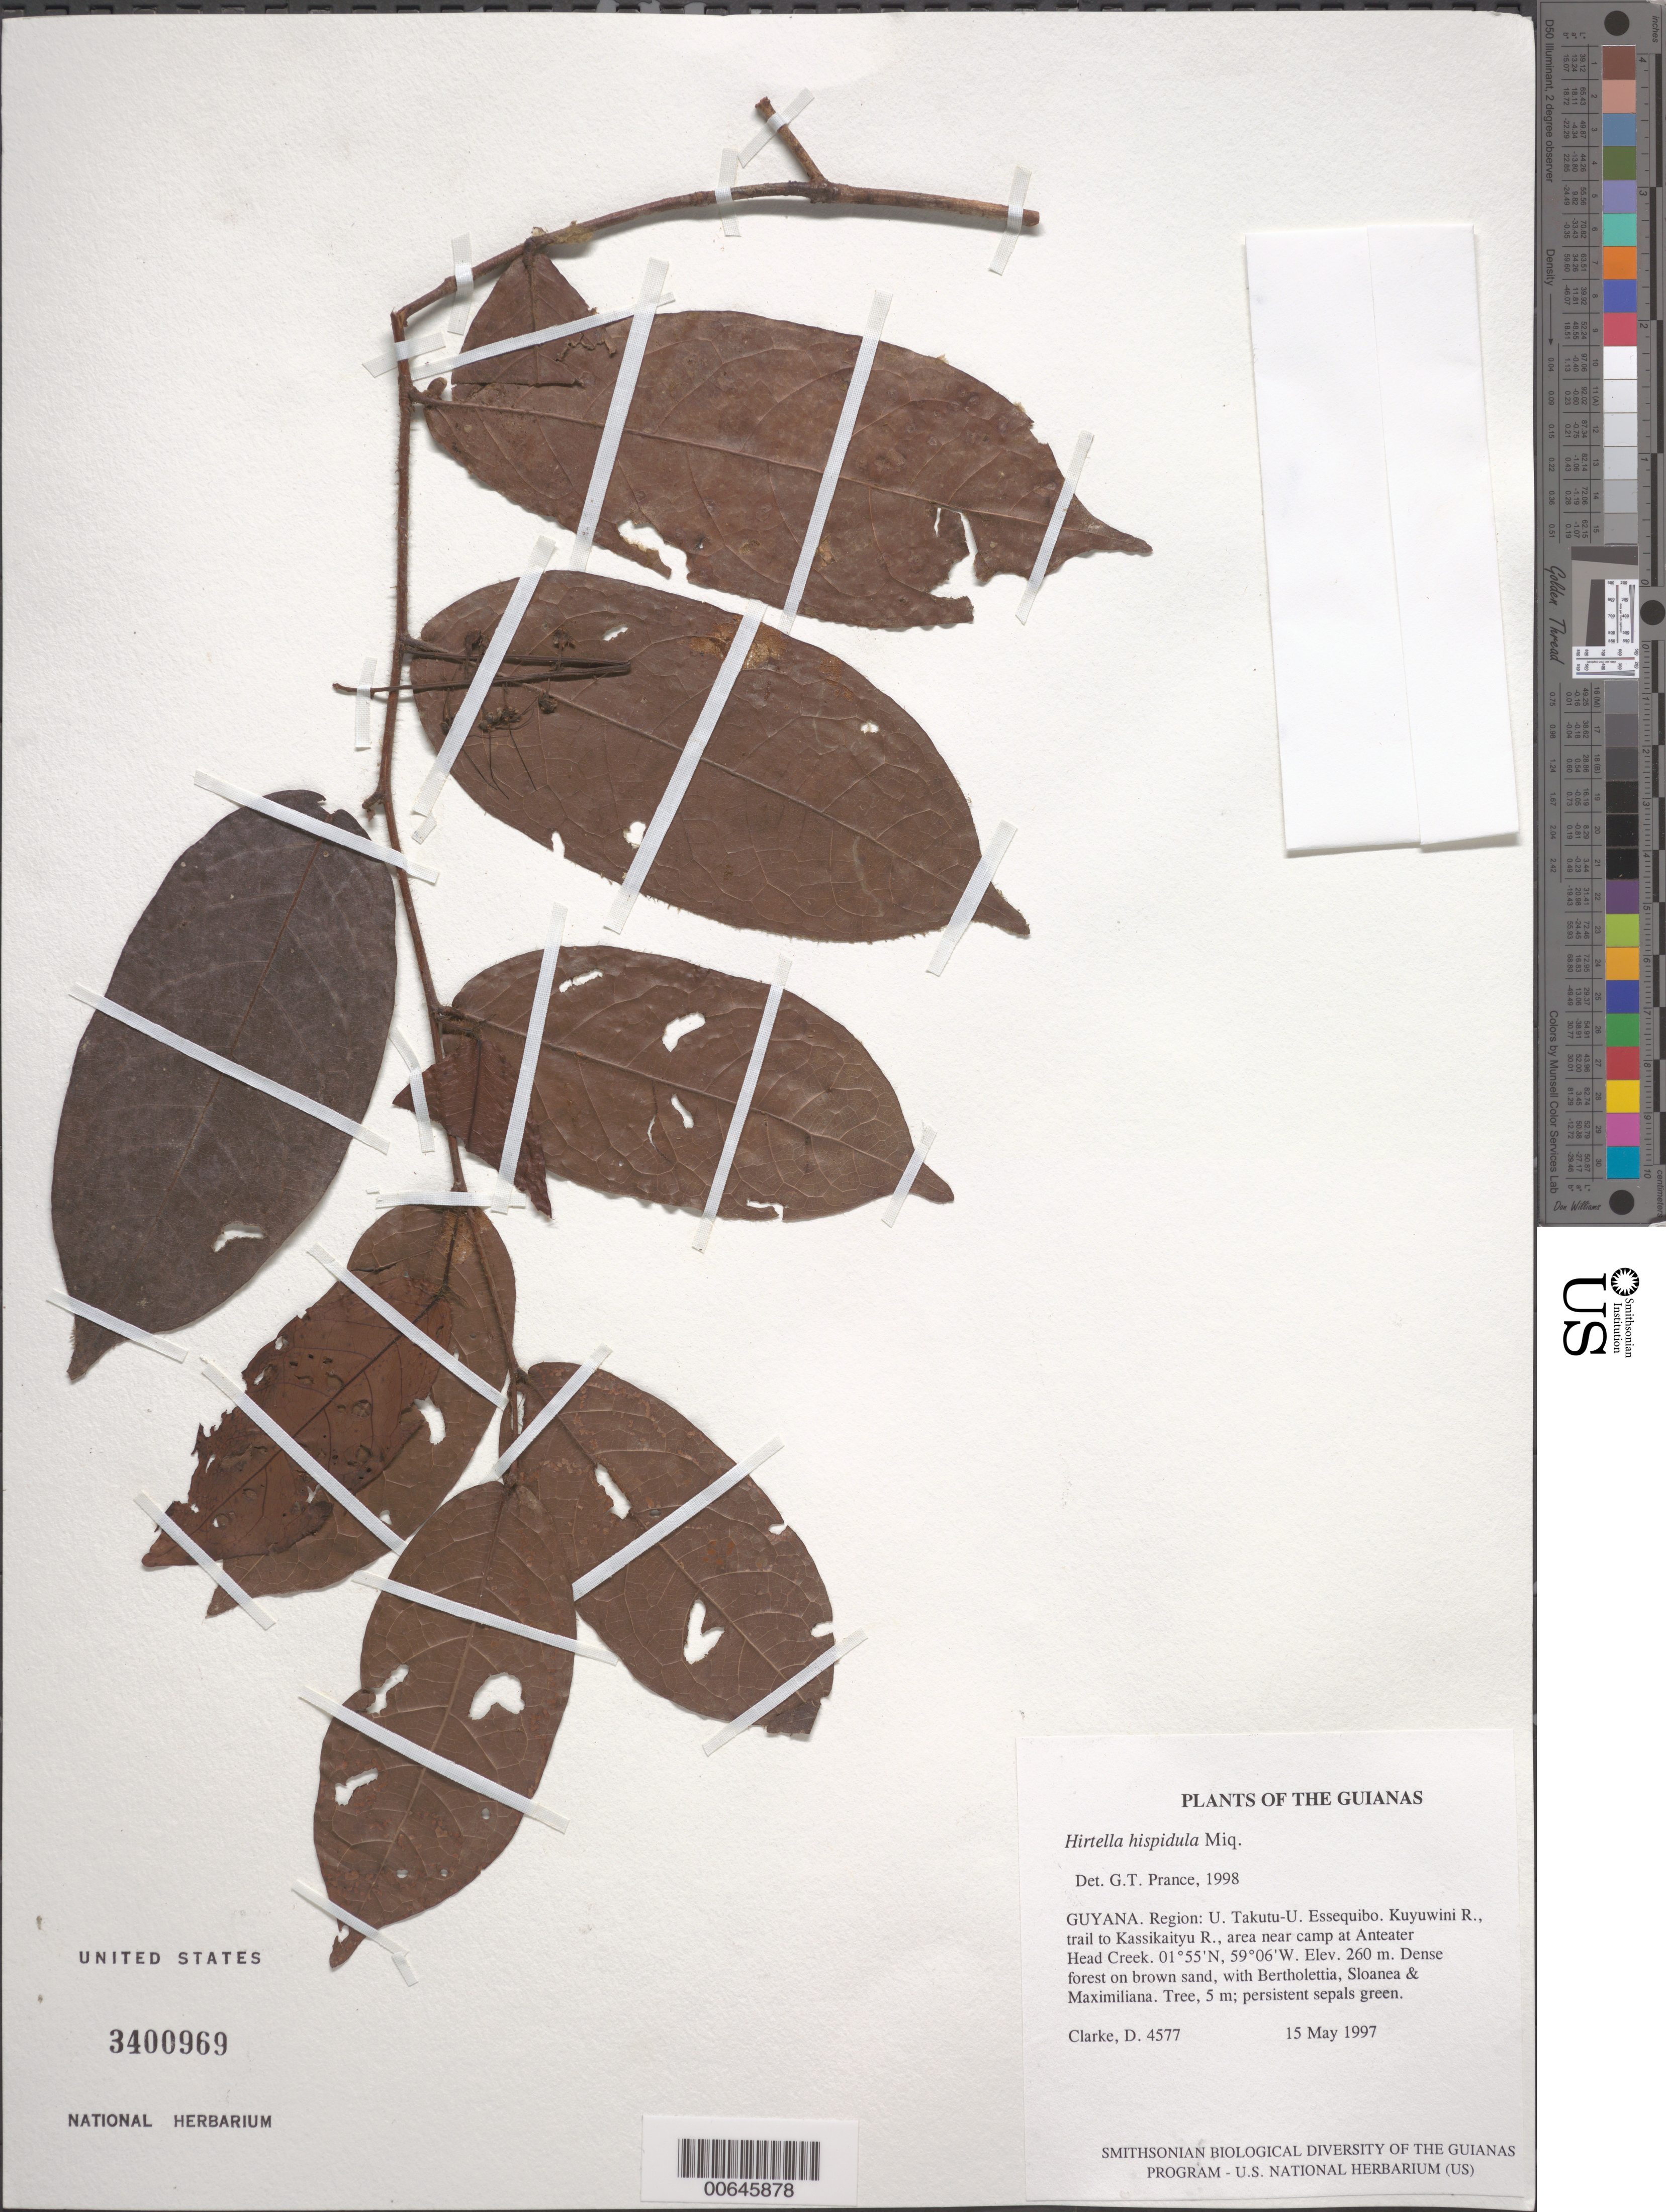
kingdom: Plantae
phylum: Tracheophyta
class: Magnoliopsida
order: Malpighiales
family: Chrysobalanaceae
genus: Hirtella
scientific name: Hirtella hispidula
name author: Miq.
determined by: Prance, G. T.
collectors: H. D. Clarke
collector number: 4577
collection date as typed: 15 May 1997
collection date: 1997-05-15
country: Guyana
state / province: U. Takutu-U. Essequibo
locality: Kuyuwini R., trail to Kassikaityu R., area near camp at Anteater Head Creek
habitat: Dense forest on brown sand, with Bertholettia, Sloanea & Maximiliana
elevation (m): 260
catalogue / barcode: US 3400969